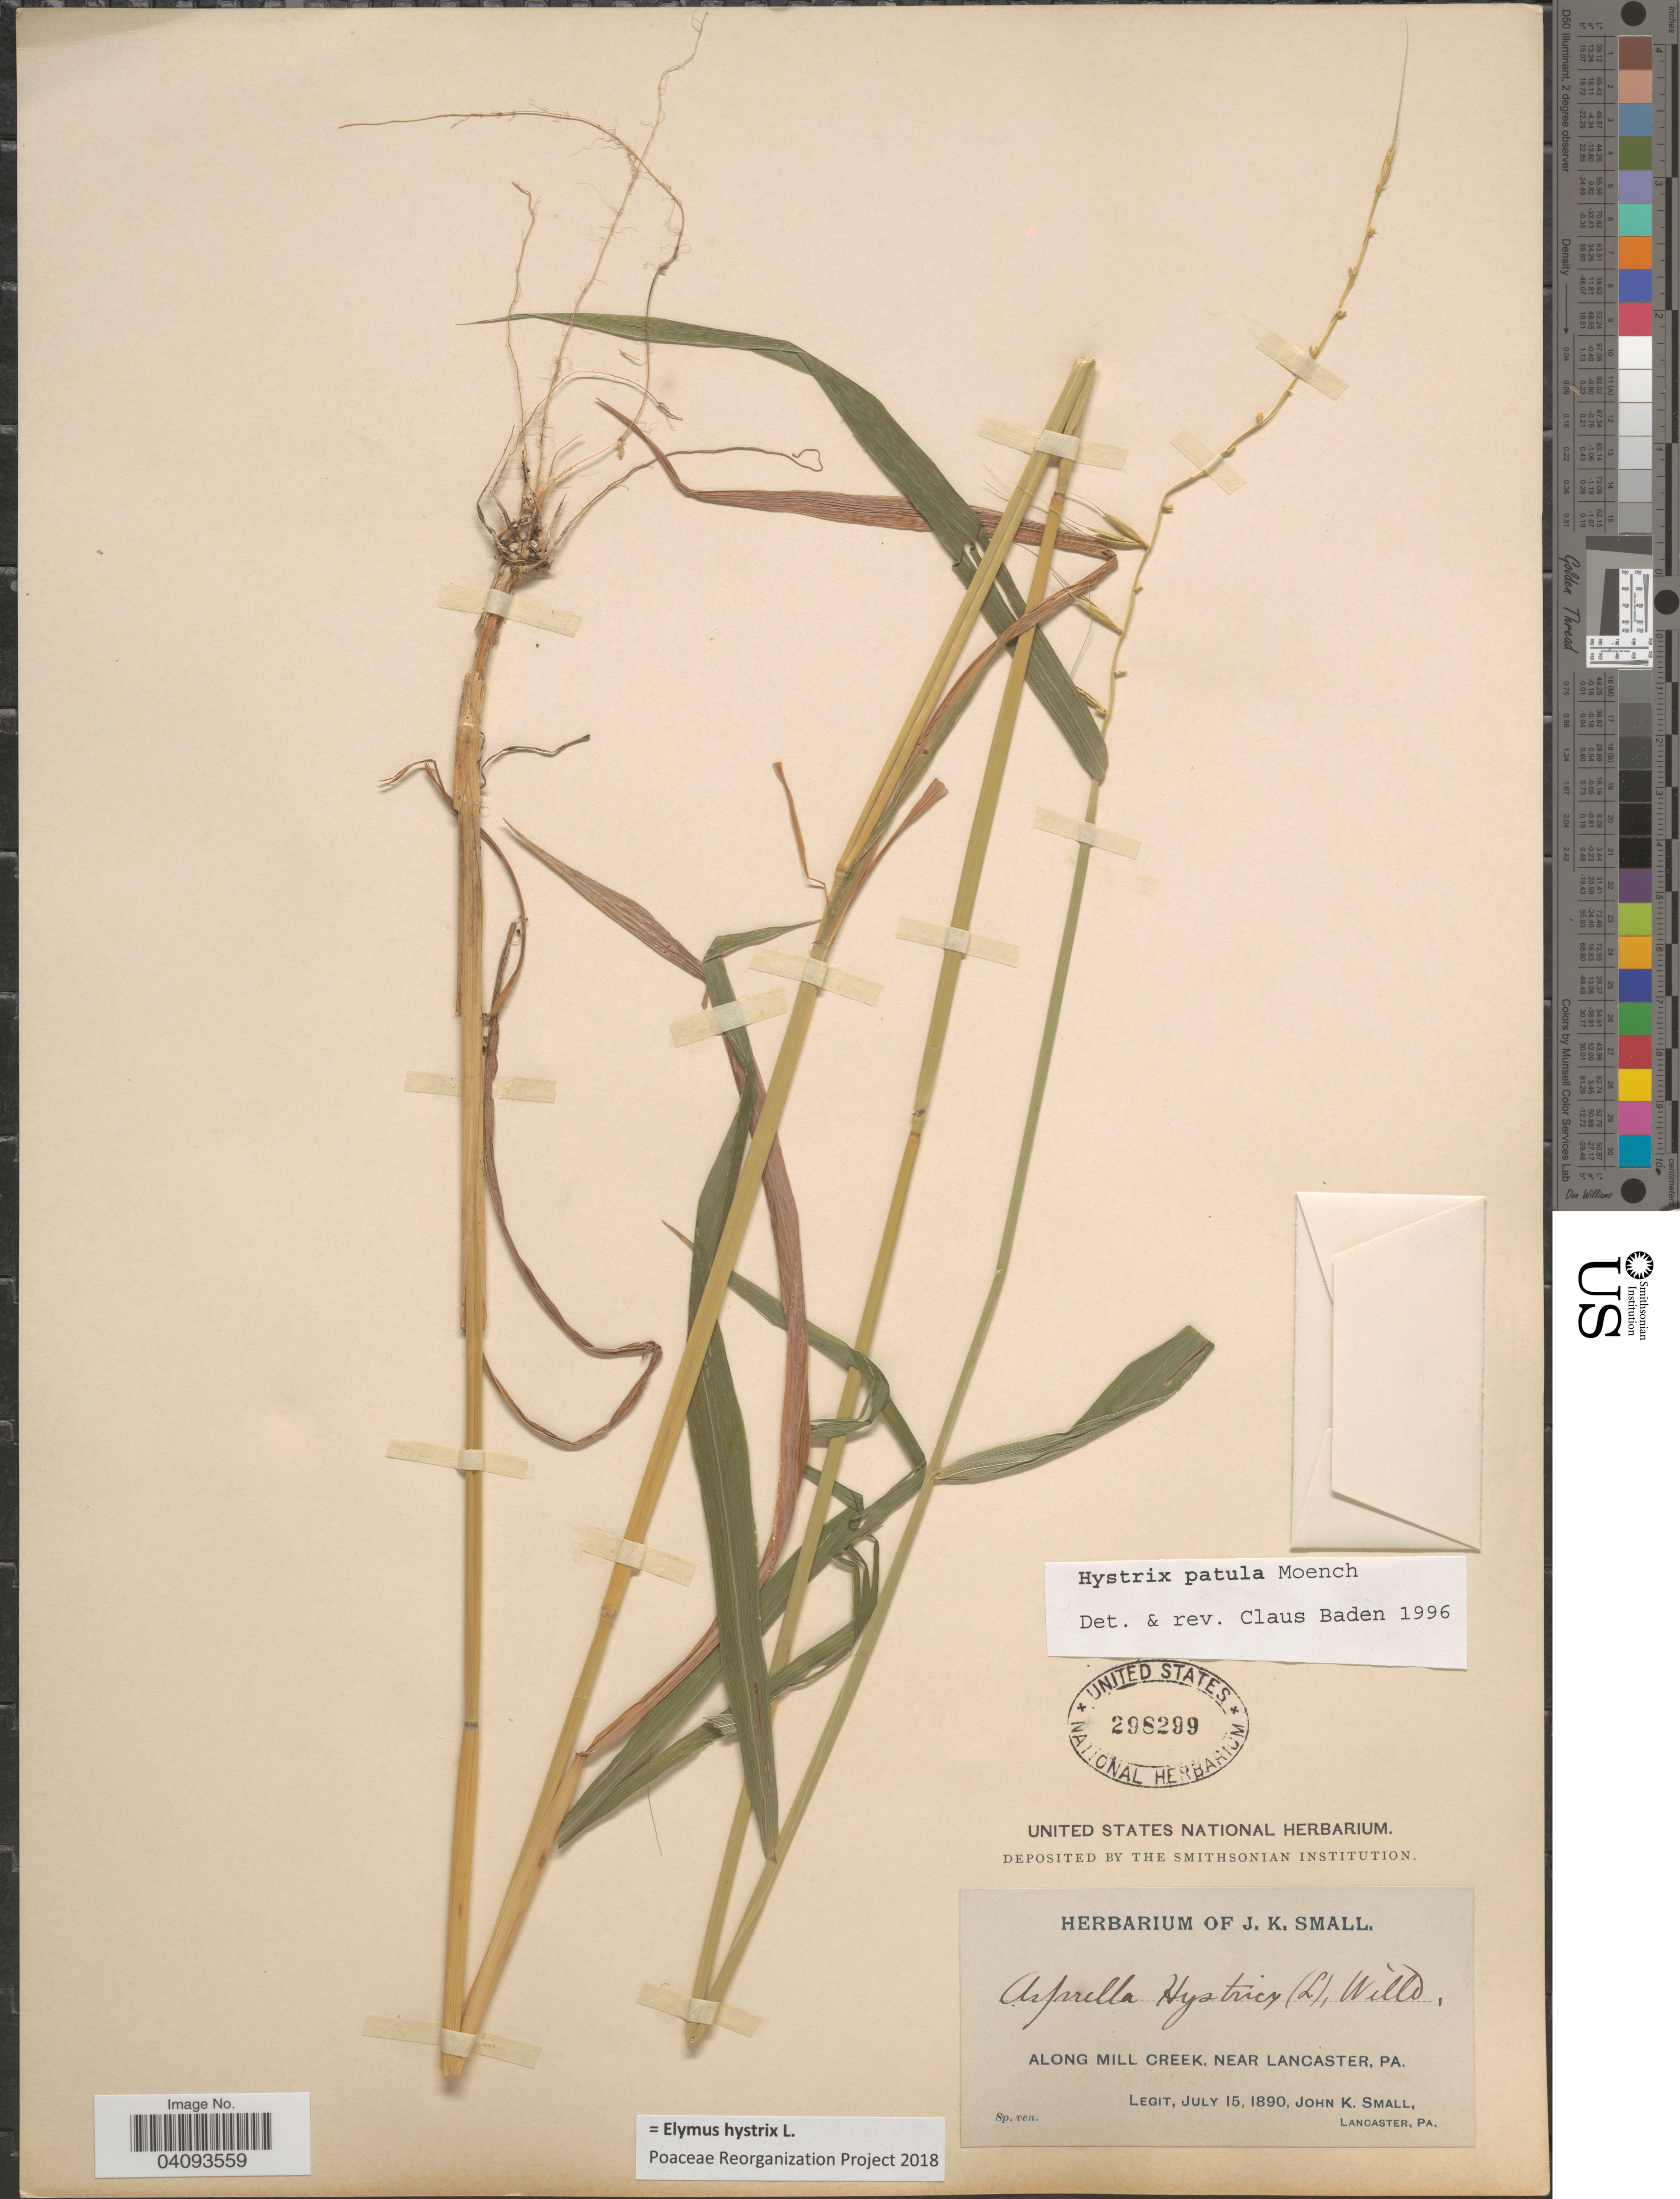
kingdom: Plantae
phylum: Tracheophyta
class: Liliopsida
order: Poales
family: Poaceae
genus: Elymus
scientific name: Elymus hystrix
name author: L.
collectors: J. K. Small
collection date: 1890-07-15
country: United States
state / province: Pennsylvania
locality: Along Mill Creek, Near Lancaster.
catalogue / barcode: US 298299